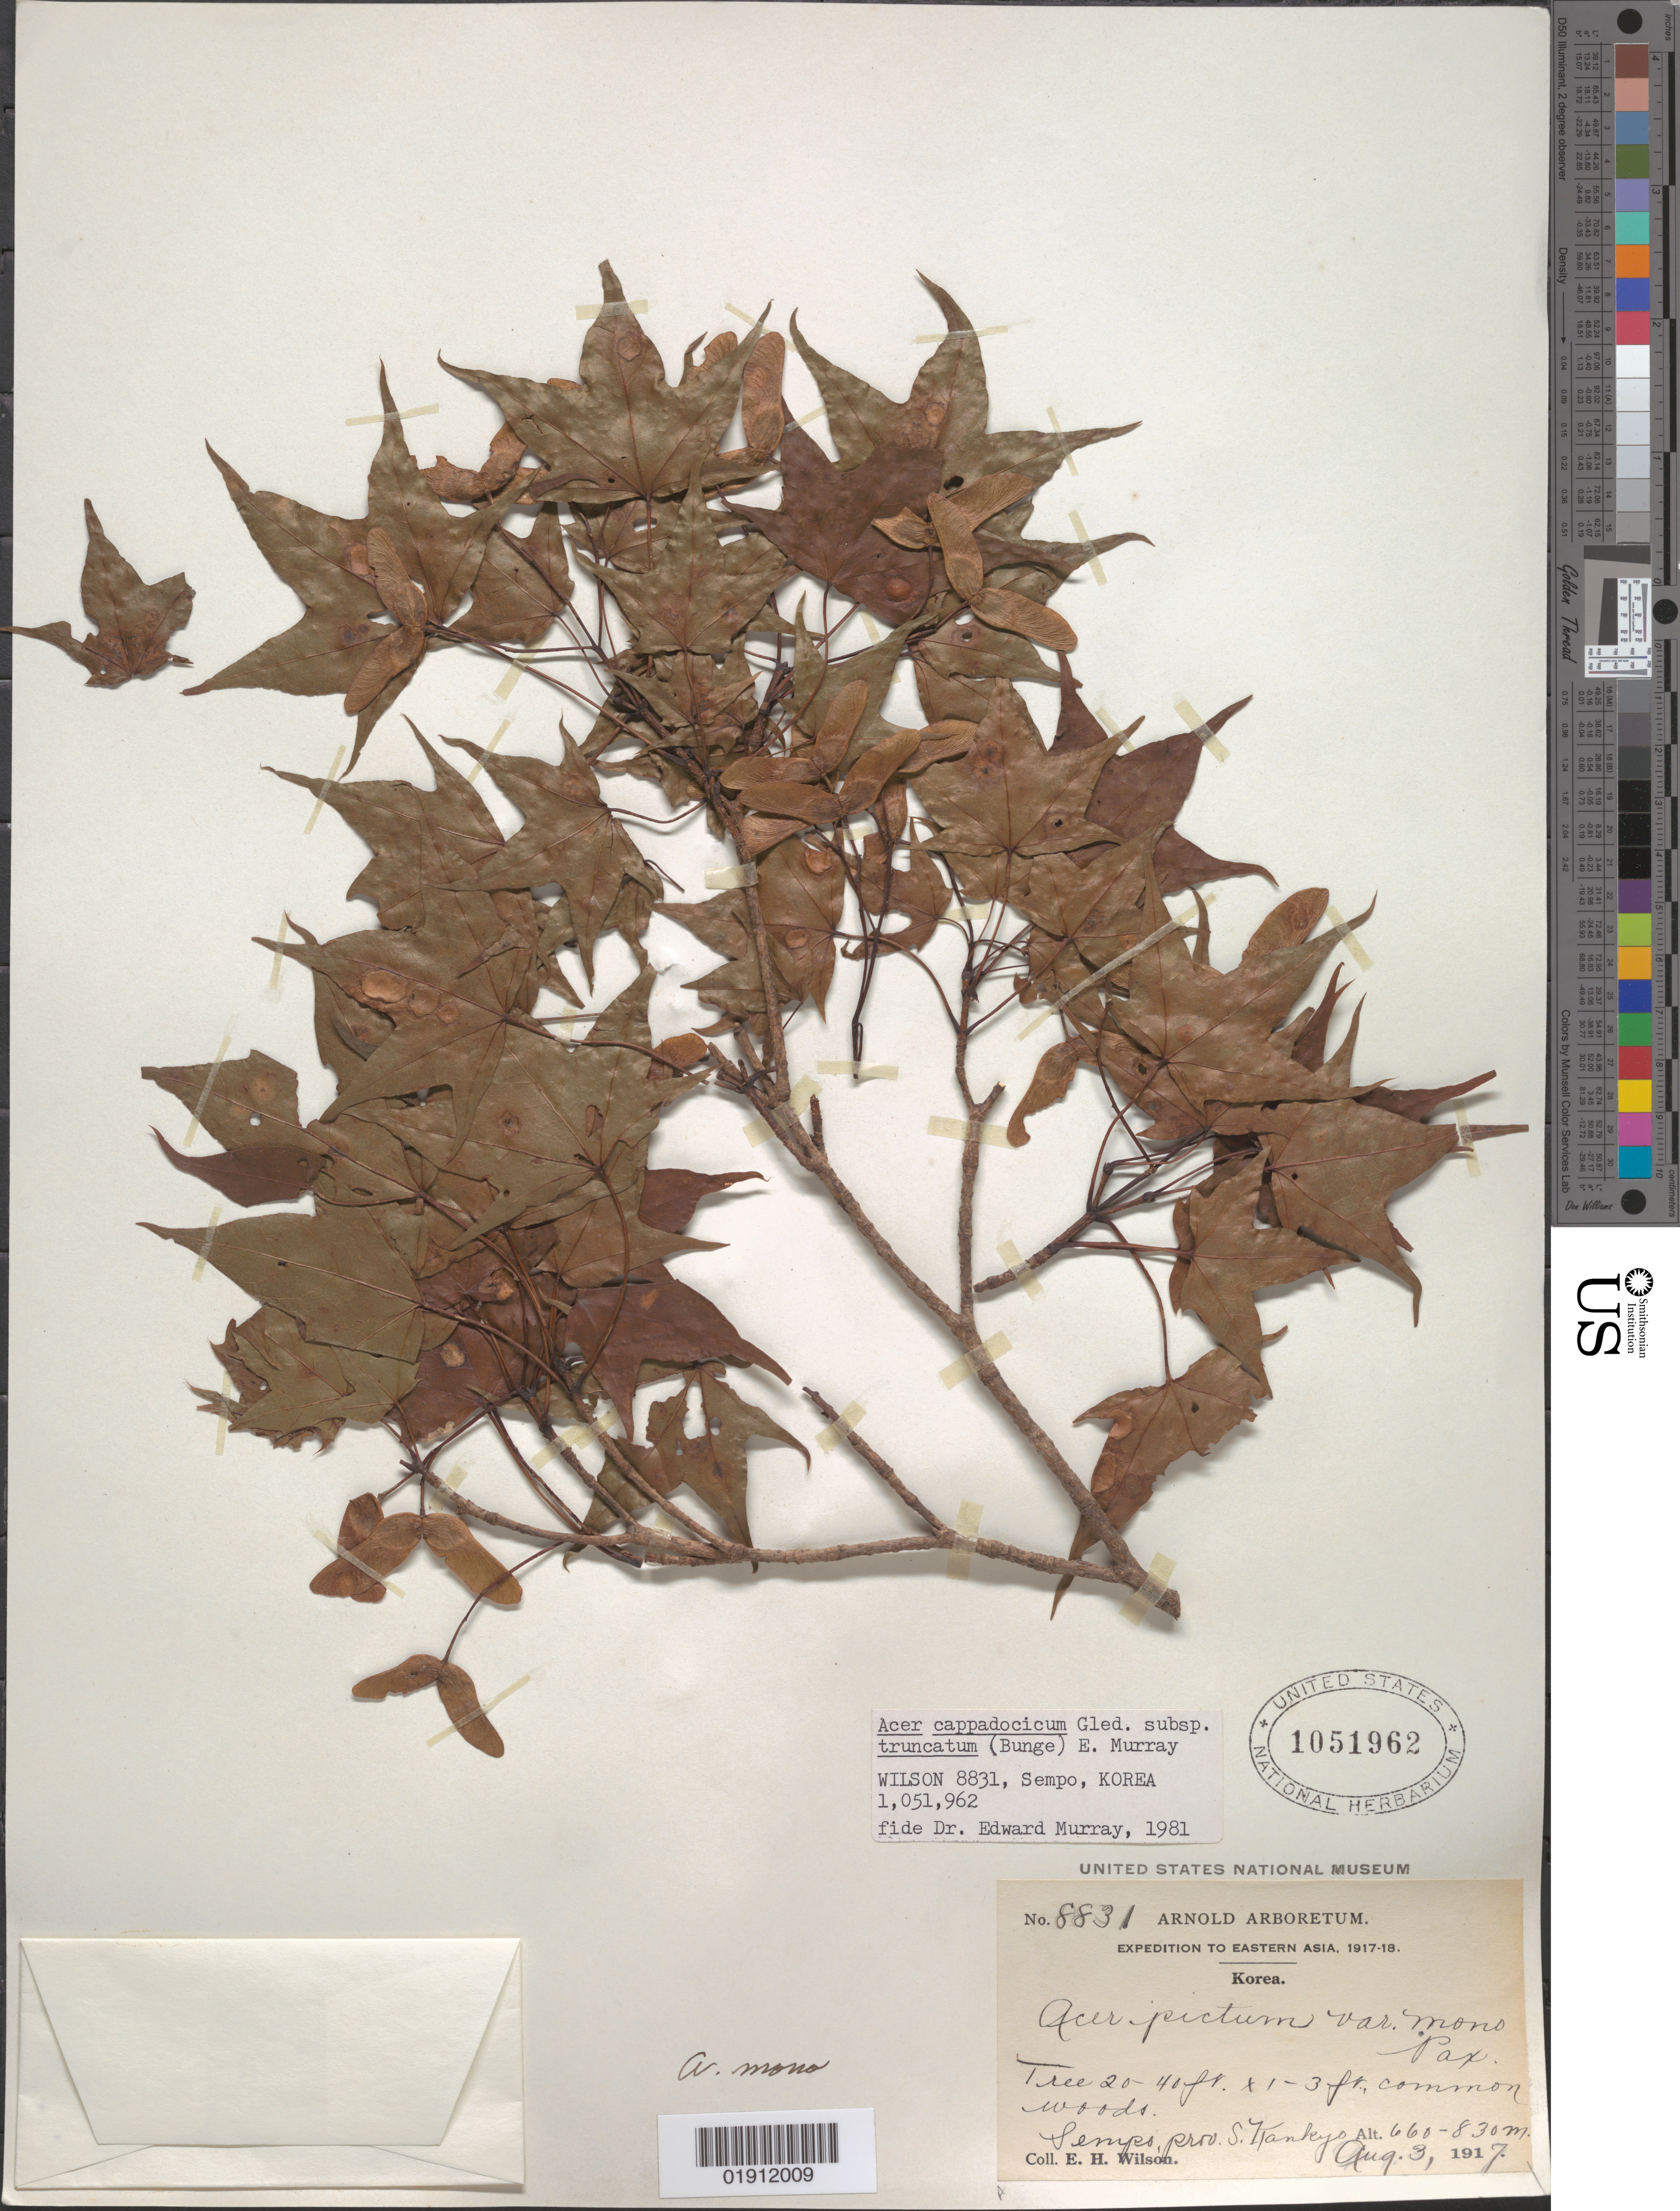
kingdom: Plantae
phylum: Tracheophyta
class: Magnoliopsida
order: Sapindales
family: Sapindaceae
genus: Acer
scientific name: Acer cappadocicum subsp. truncatum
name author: (Bunge) A.E. Murray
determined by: Murray, Edward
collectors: E. H. Wilson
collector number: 8831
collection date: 1917-08-03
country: North Korea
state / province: South Hamgyong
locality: Prov. S. Kankyo [South Hamgyong], Sempo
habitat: Woods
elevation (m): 660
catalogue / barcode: US 1051962